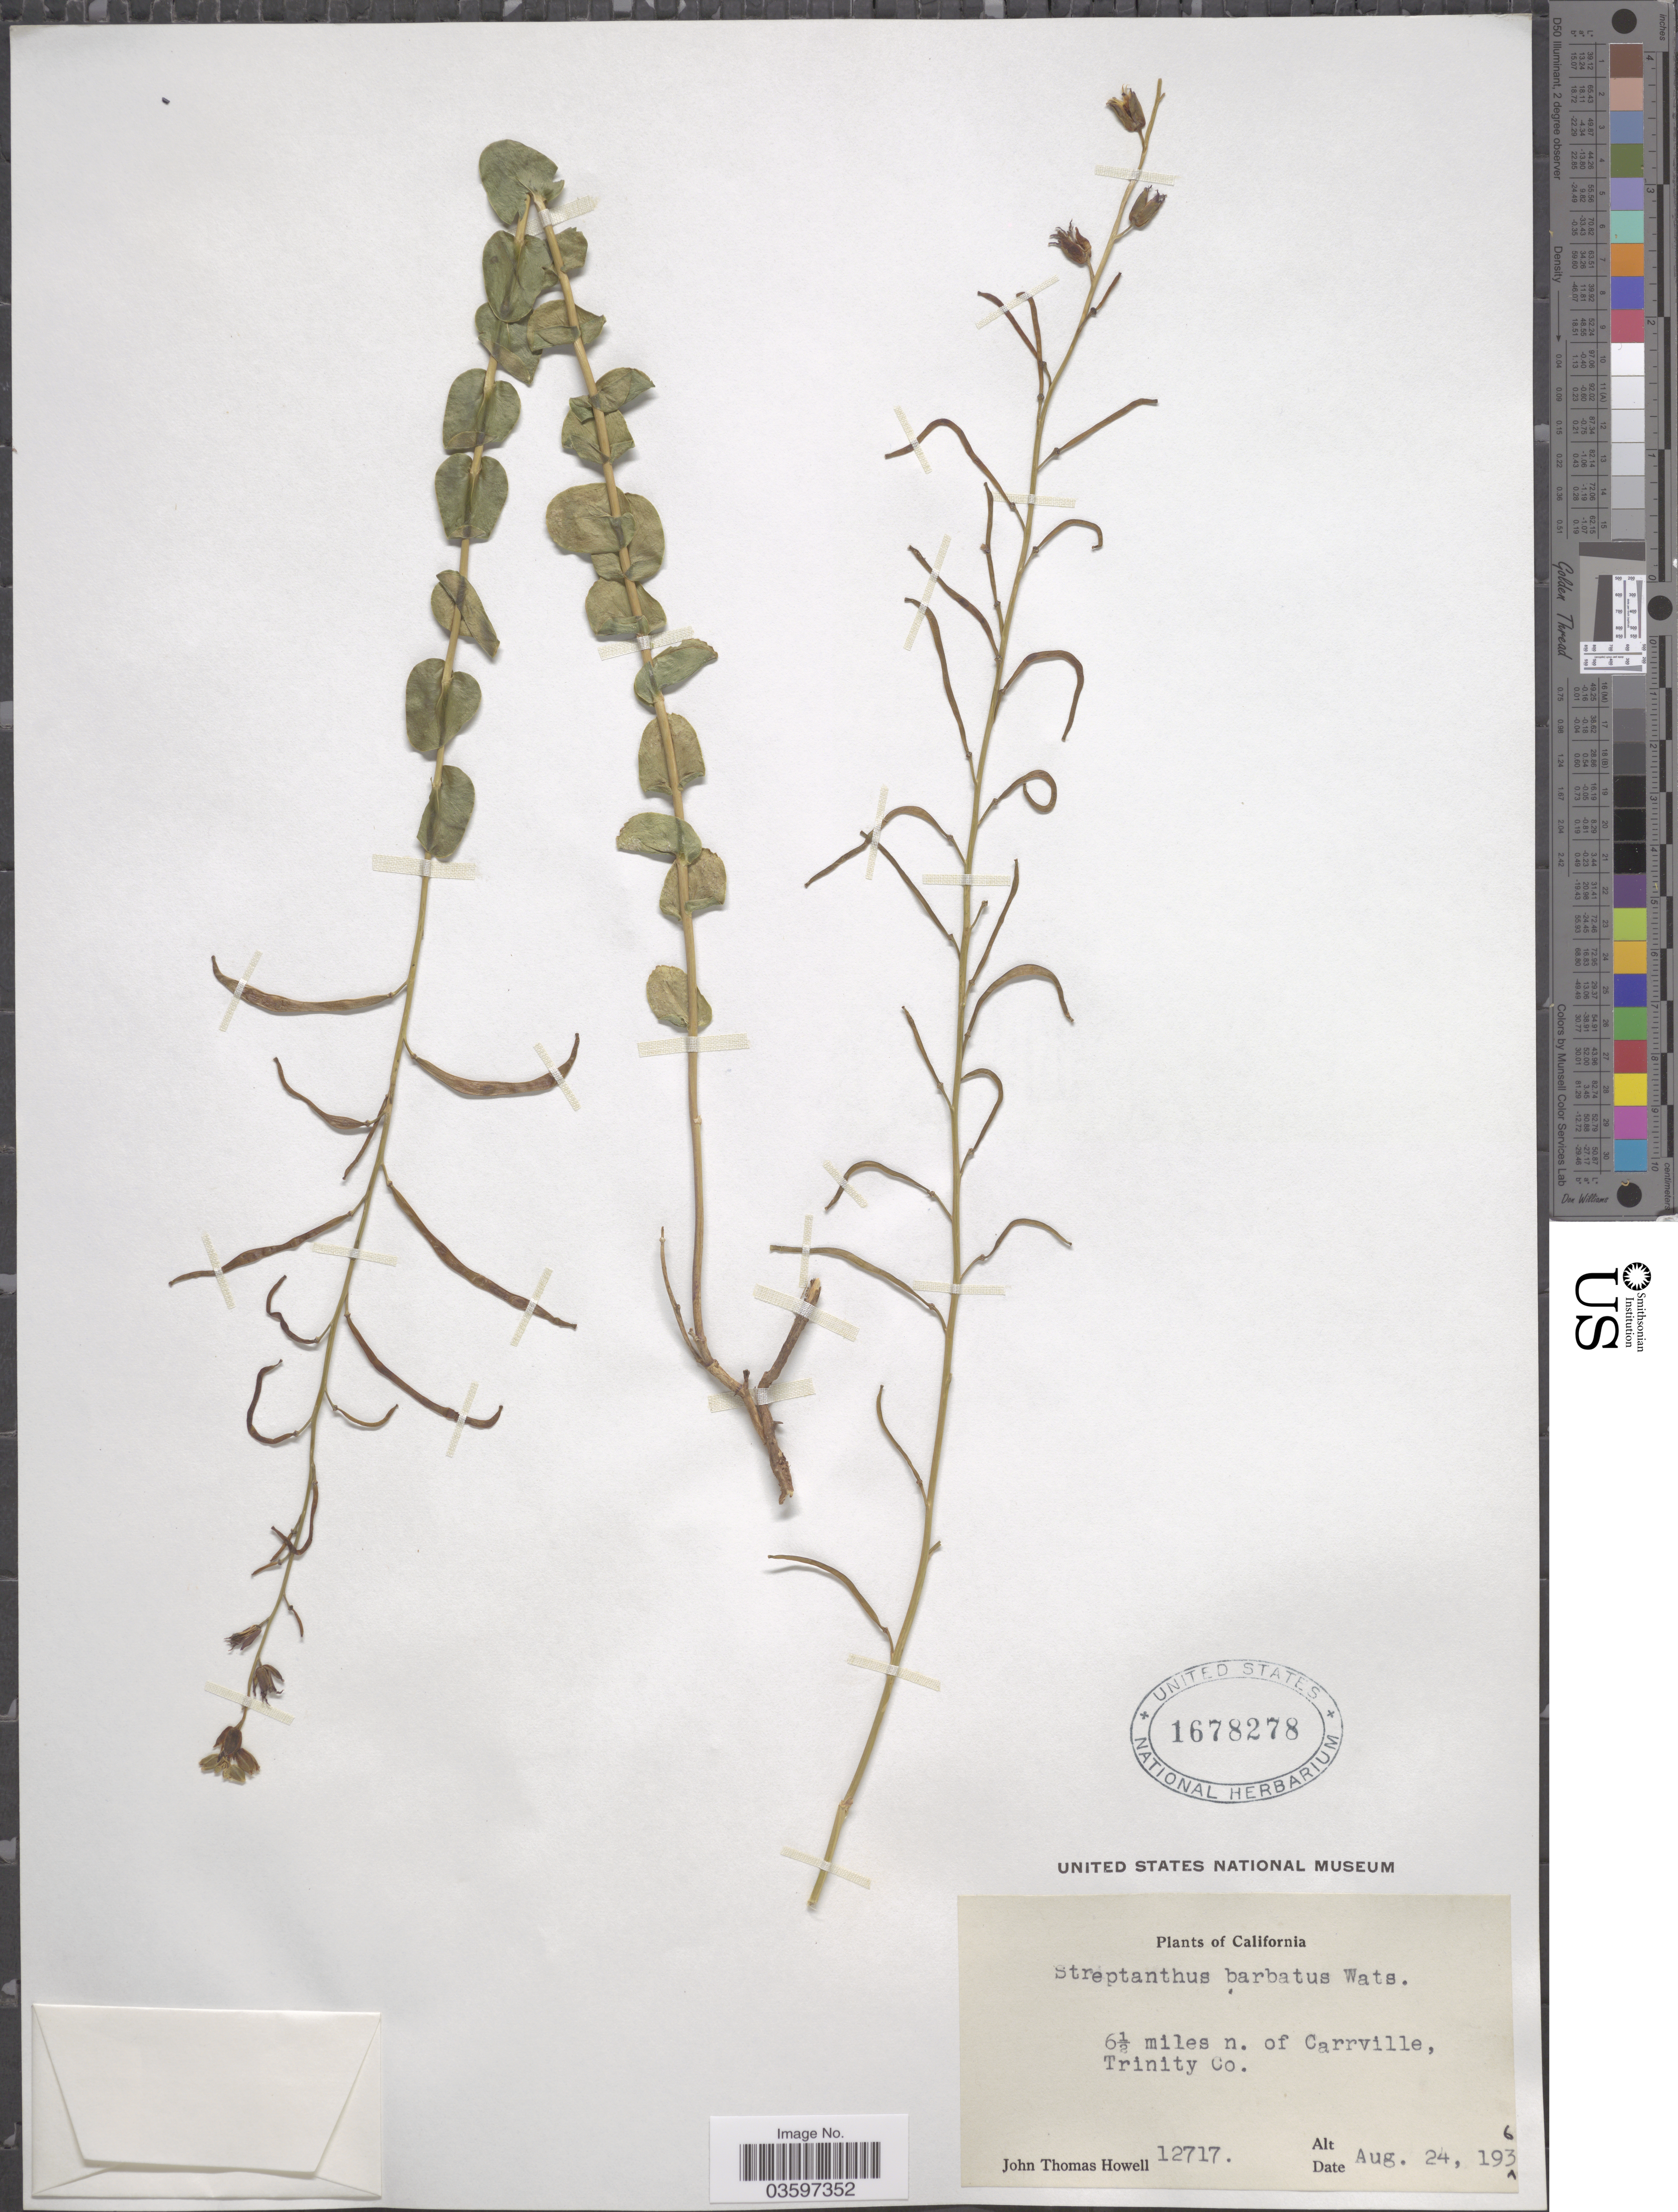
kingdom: Plantae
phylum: Tracheophyta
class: Magnoliopsida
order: Brassicales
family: Brassicaceae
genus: Streptanthus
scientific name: Streptanthus barbatus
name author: S. Watson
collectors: J. T. Howell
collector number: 12717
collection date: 1936-08-24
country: United States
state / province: California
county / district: Trinity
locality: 6½ miles n. of Carrville, Trinity Co.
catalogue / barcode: US 1678278